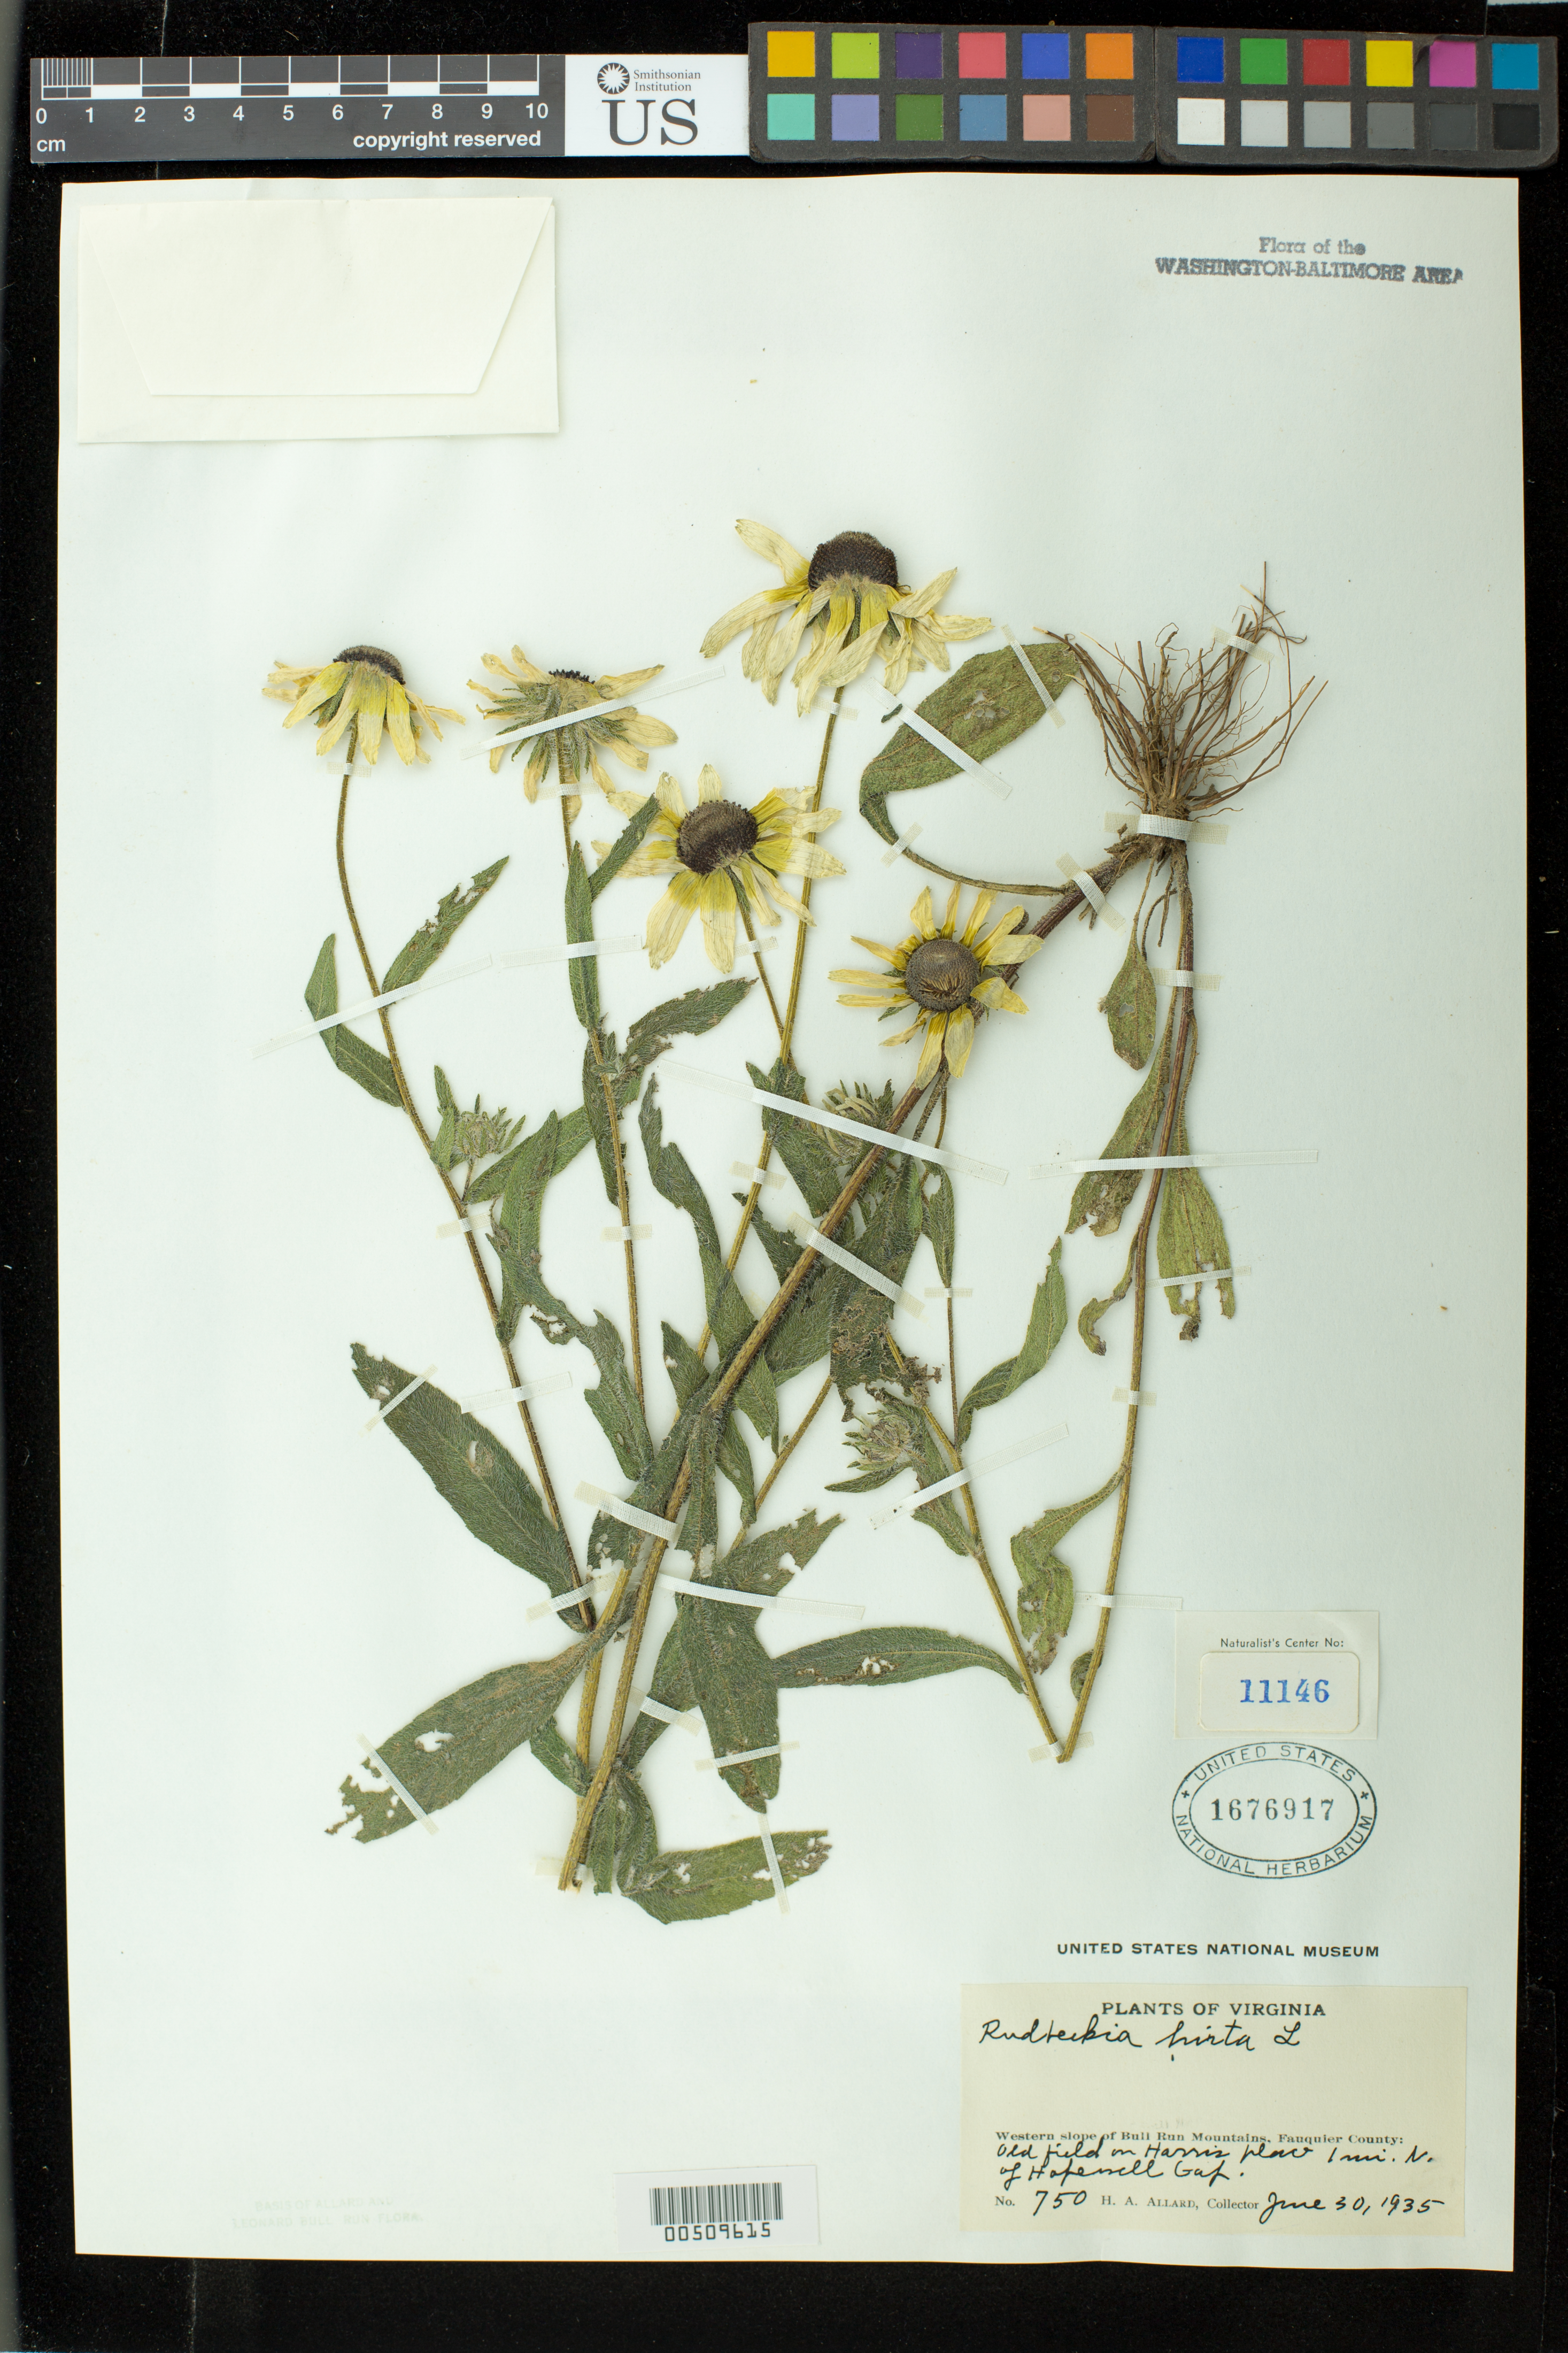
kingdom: Plantae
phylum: Tracheophyta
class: Magnoliopsida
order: Asterales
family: Asteraceae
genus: Rudbeckia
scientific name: Rudbeckia hirta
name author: L.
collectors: H. A. Allard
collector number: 750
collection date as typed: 30 Jun 1935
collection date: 1935-06-30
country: United States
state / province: Virginia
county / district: Fauquier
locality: Bull Run Mts., 1 mi. N of Hopewell Gap, Harris place Bull Run Mts.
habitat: old field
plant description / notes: Specimens returned from Naturalist Center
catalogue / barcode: US 1676917